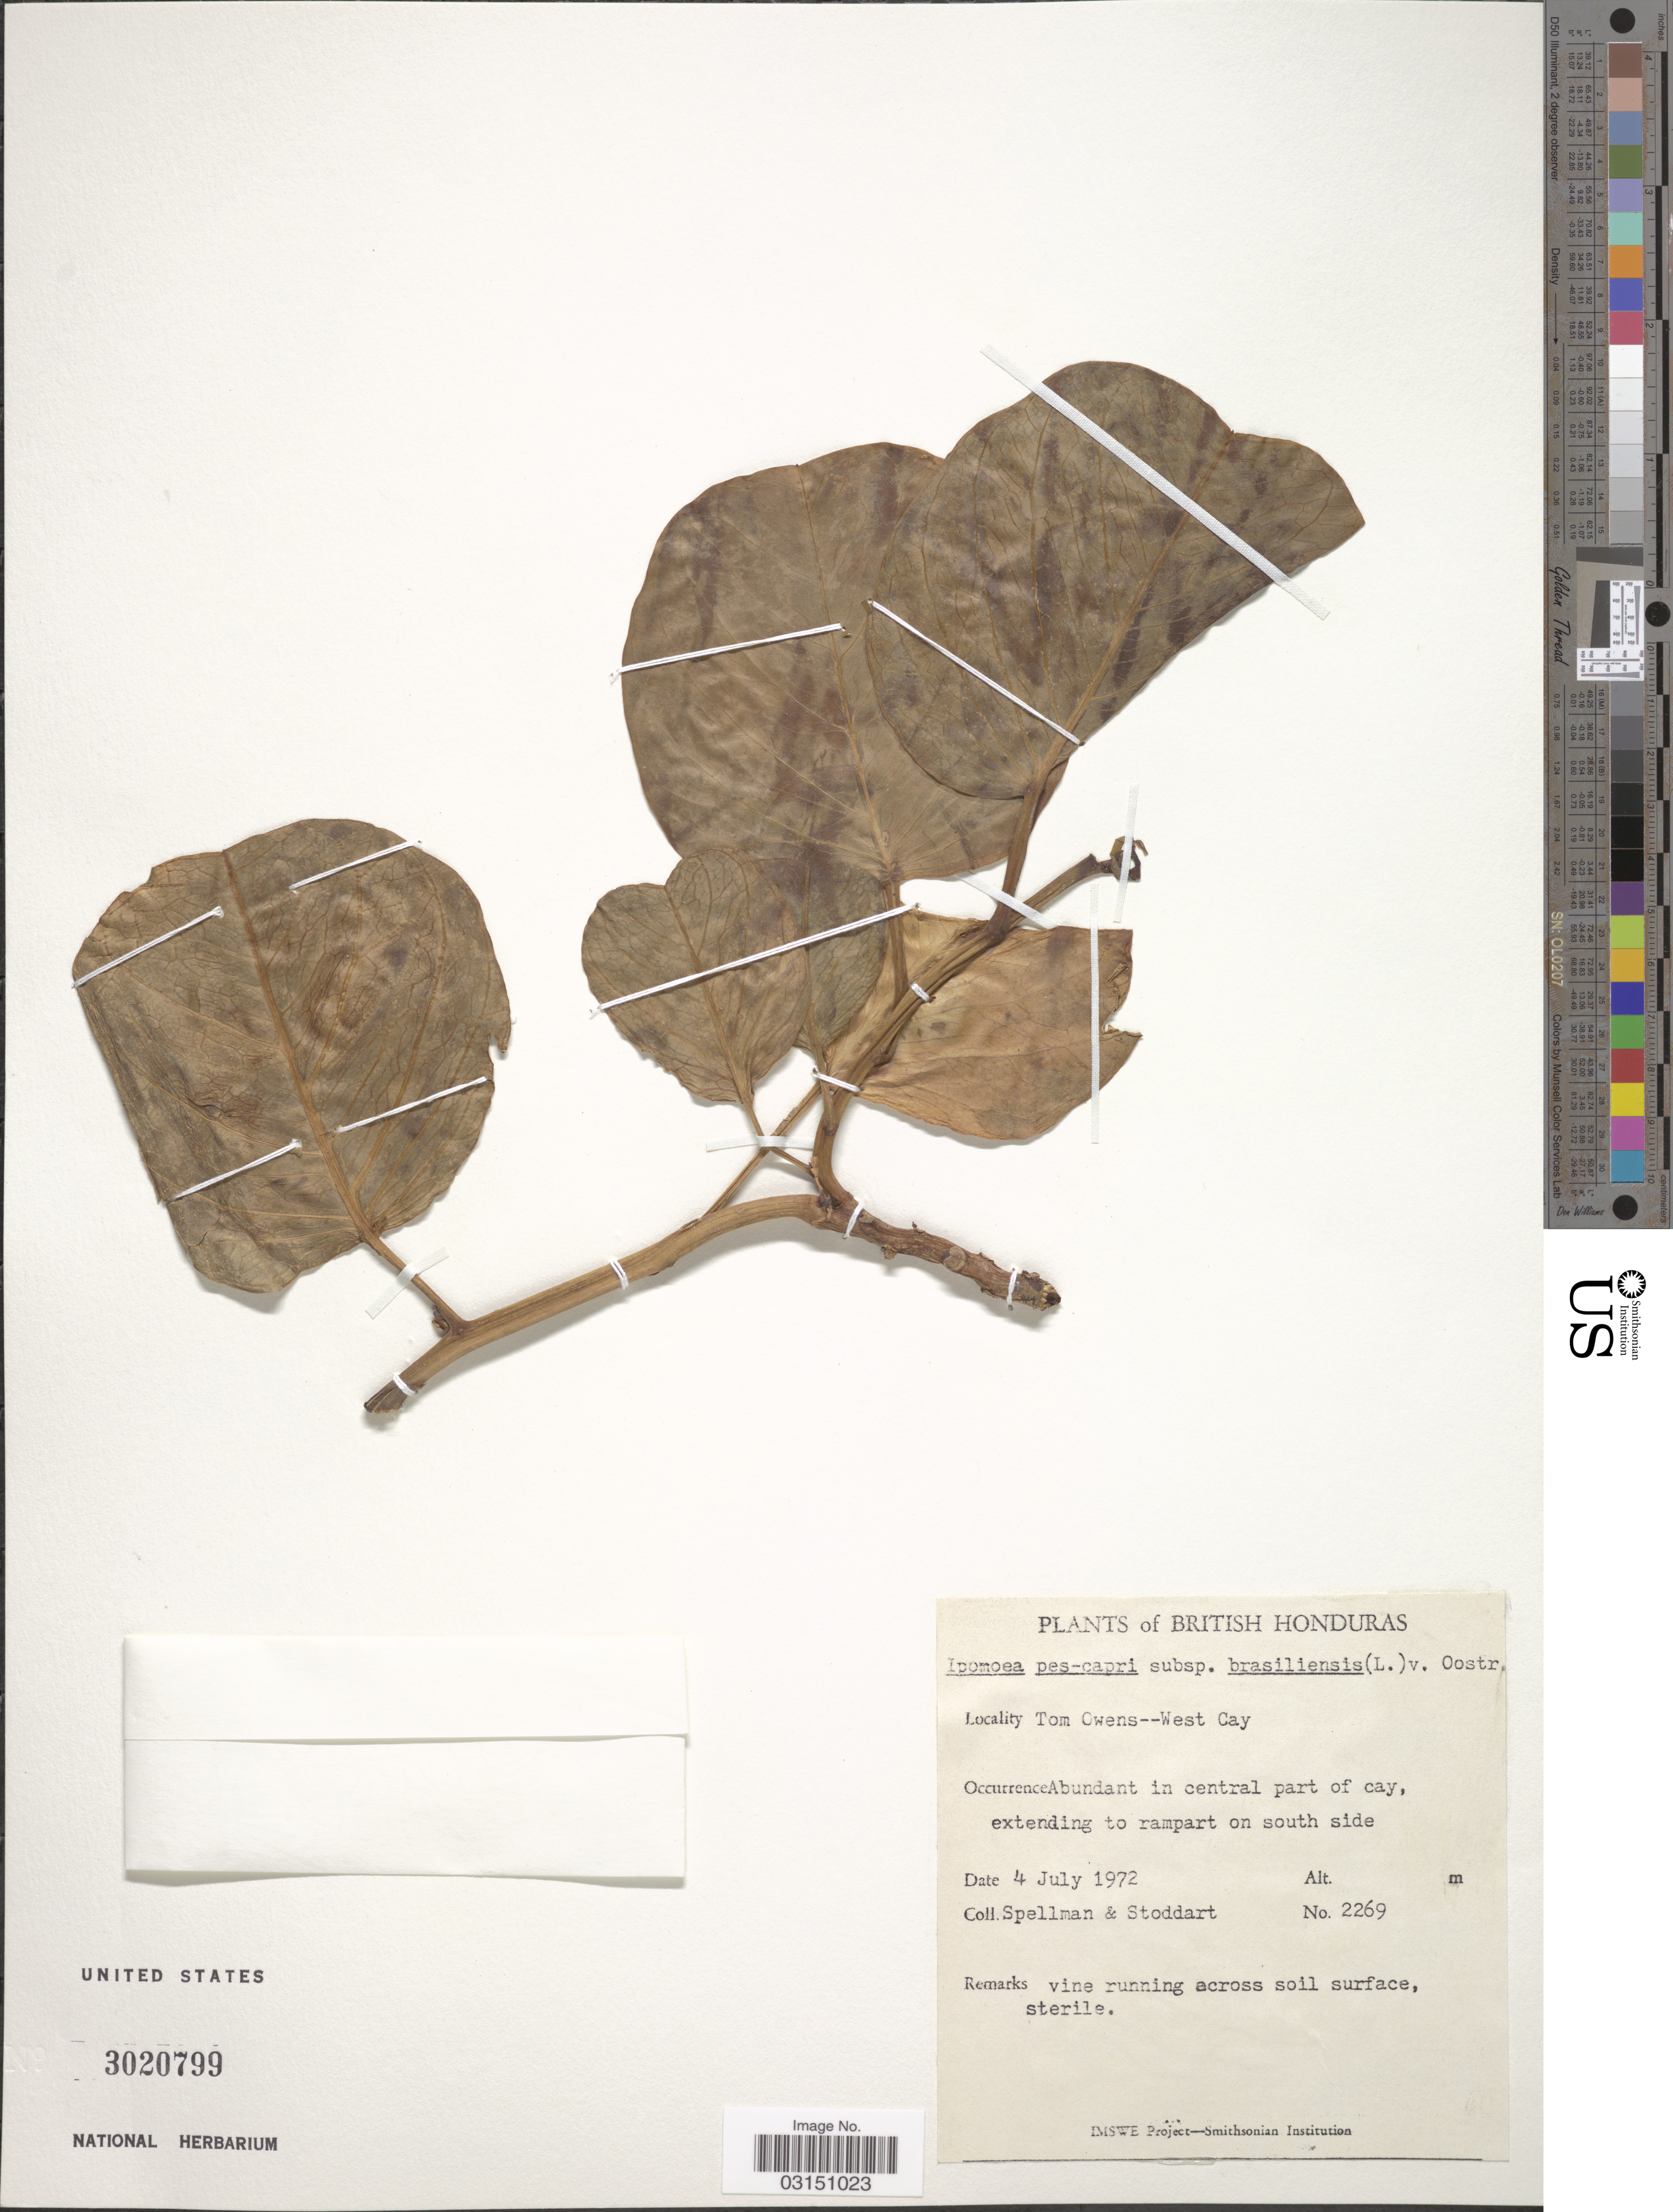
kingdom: Plantae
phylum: Tracheophyta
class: Magnoliopsida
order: Solanales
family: Convolvulaceae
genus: Ipomoea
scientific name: Ipomoea pes-caprae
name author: (L.) R. Br.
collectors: Spellman, -- & -. Stoddart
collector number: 2269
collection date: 1972-07-04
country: Belize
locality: British Honduras. Tom Owens--West Cay.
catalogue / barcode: US 3020799